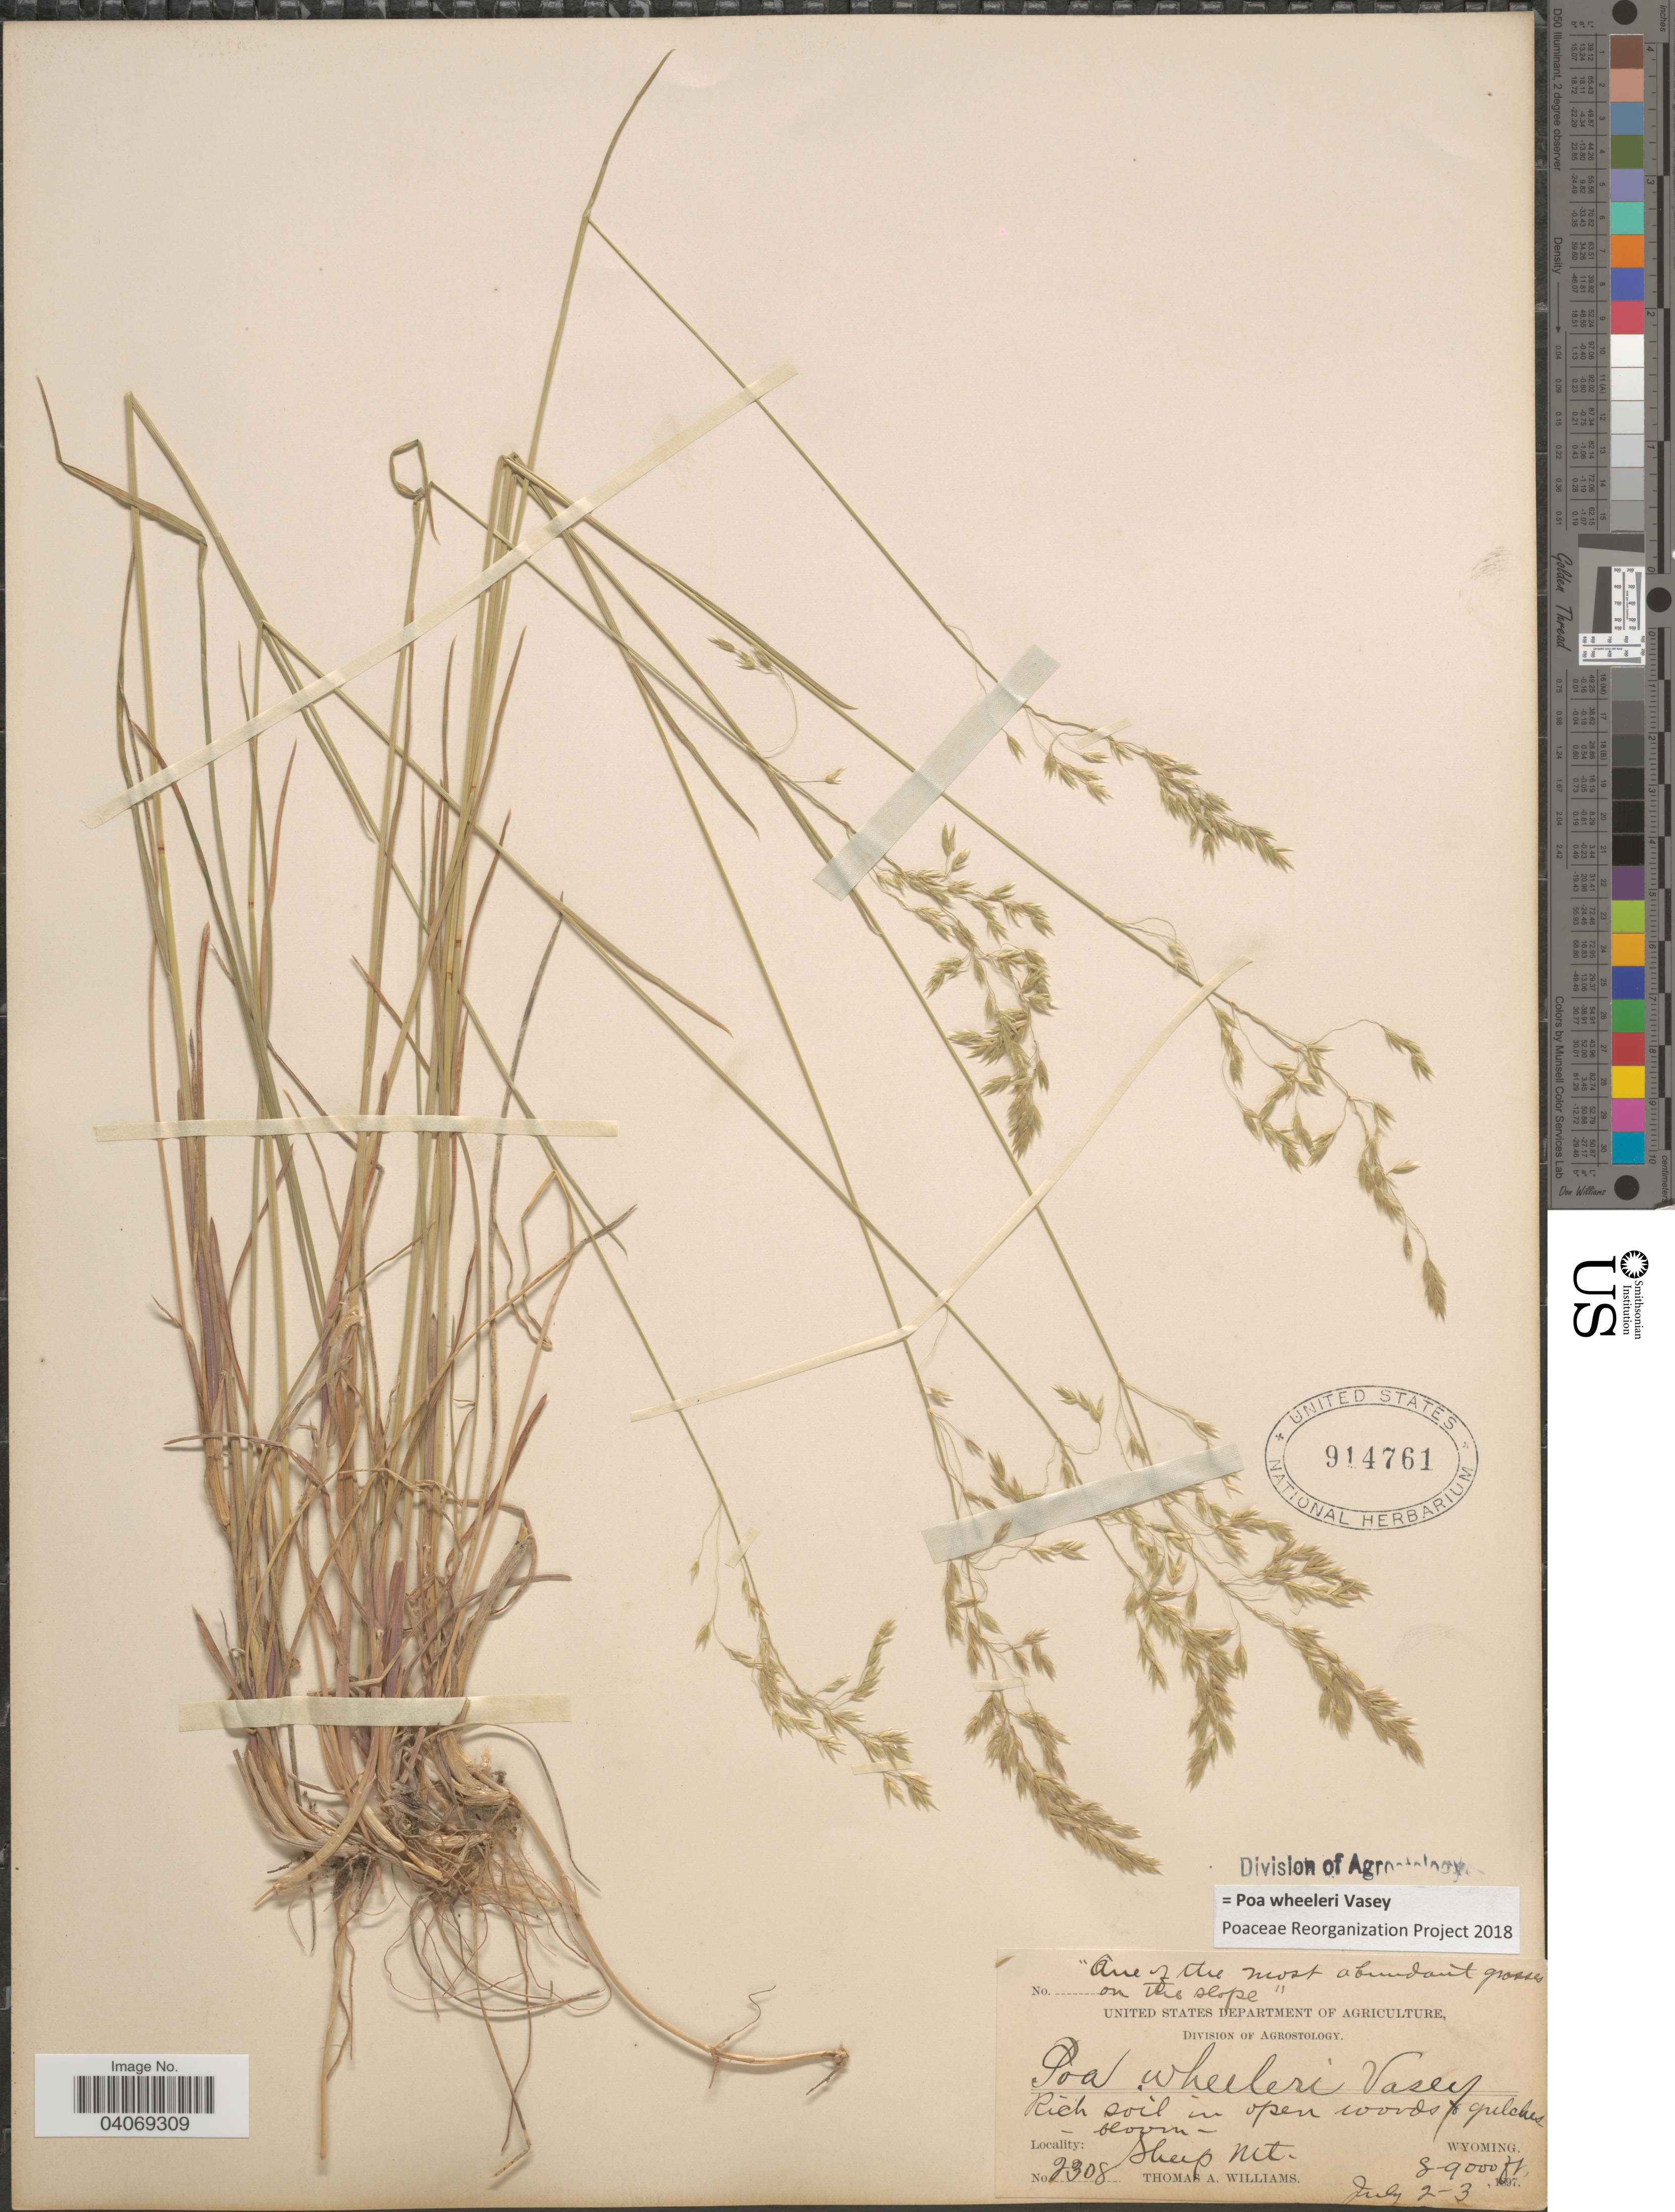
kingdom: Plantae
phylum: Tracheophyta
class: Liliopsida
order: Poales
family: Poaceae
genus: Poa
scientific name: Poa wheeleri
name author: Vasey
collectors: T. A. Williams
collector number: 2308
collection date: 1897-07-02/1897-07-03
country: United States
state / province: Wyoming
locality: Sheep Mt. Rich soil in open woods + gulches.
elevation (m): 2438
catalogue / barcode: US 914761